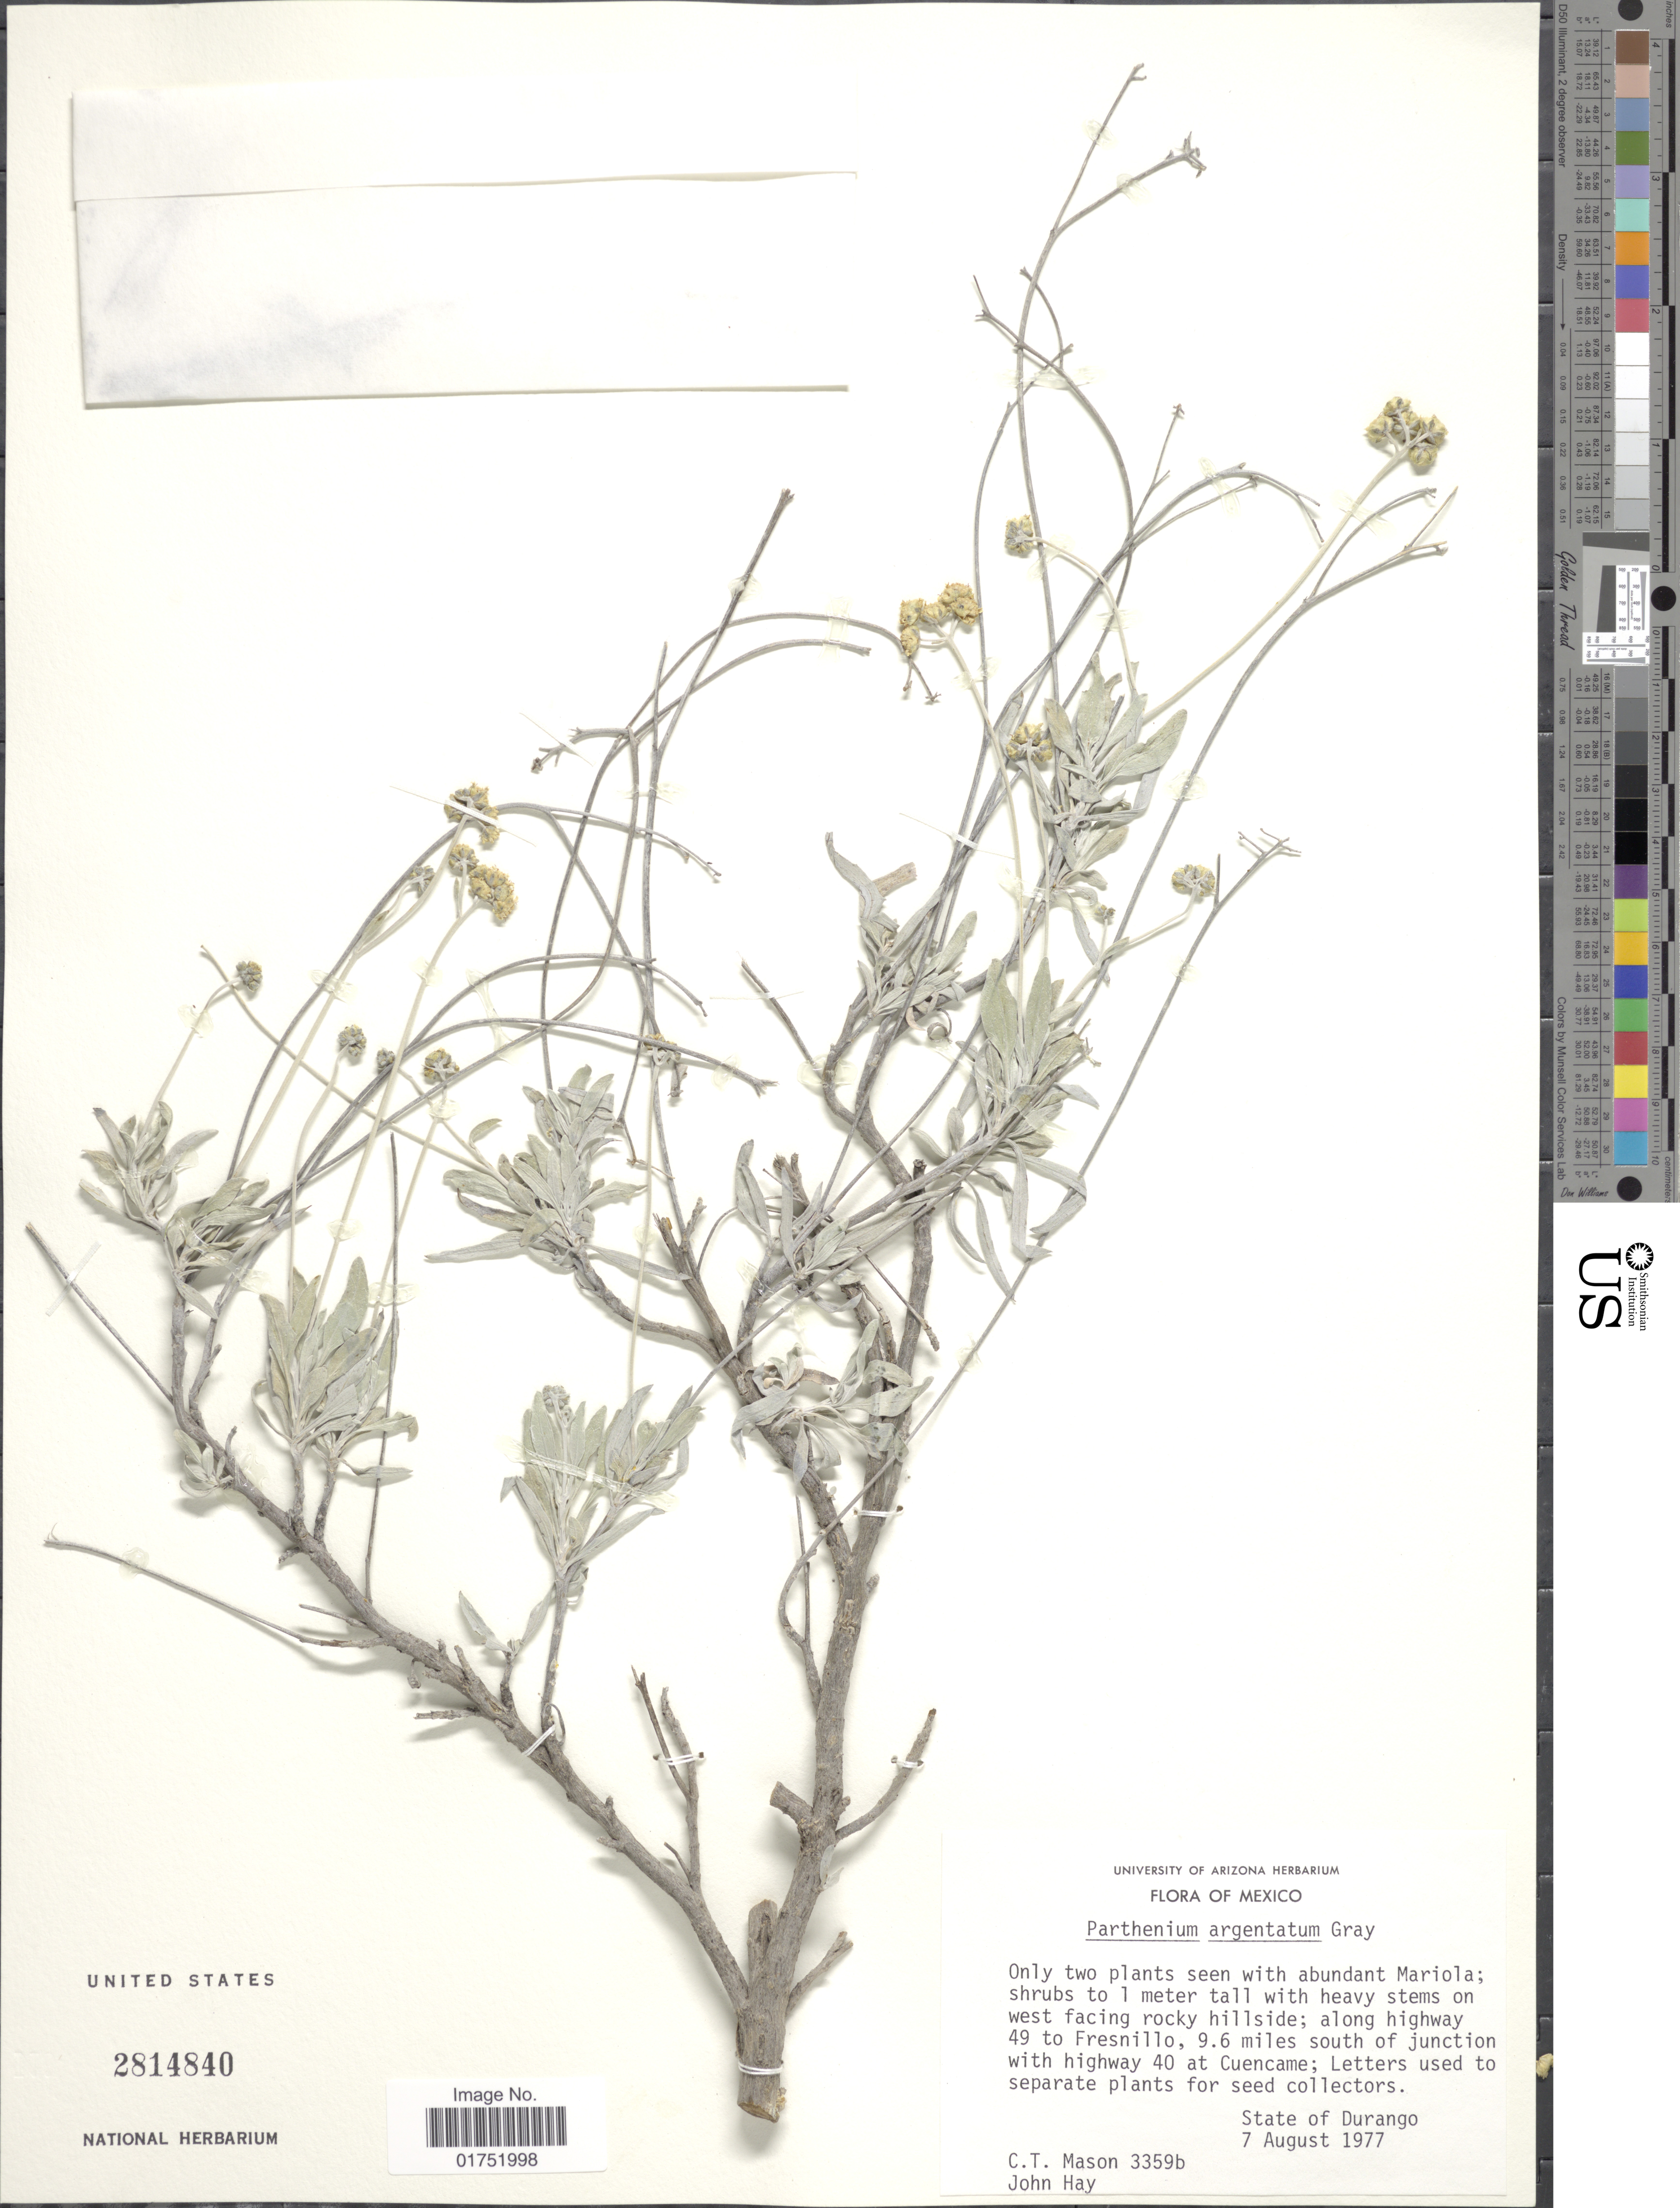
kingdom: Plantae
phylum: Tracheophyta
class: Magnoliopsida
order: Asterales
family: Asteraceae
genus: Parthenium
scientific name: Parthenium argentatum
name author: A. Gray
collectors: C. T. Mason & J. Hay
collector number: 3359b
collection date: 1977-08-07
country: Mexico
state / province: Durango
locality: Along highway 49 to Fresnillo, 9.6 miles south of junction with highway 40 at Cuencame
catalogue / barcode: US 2814840